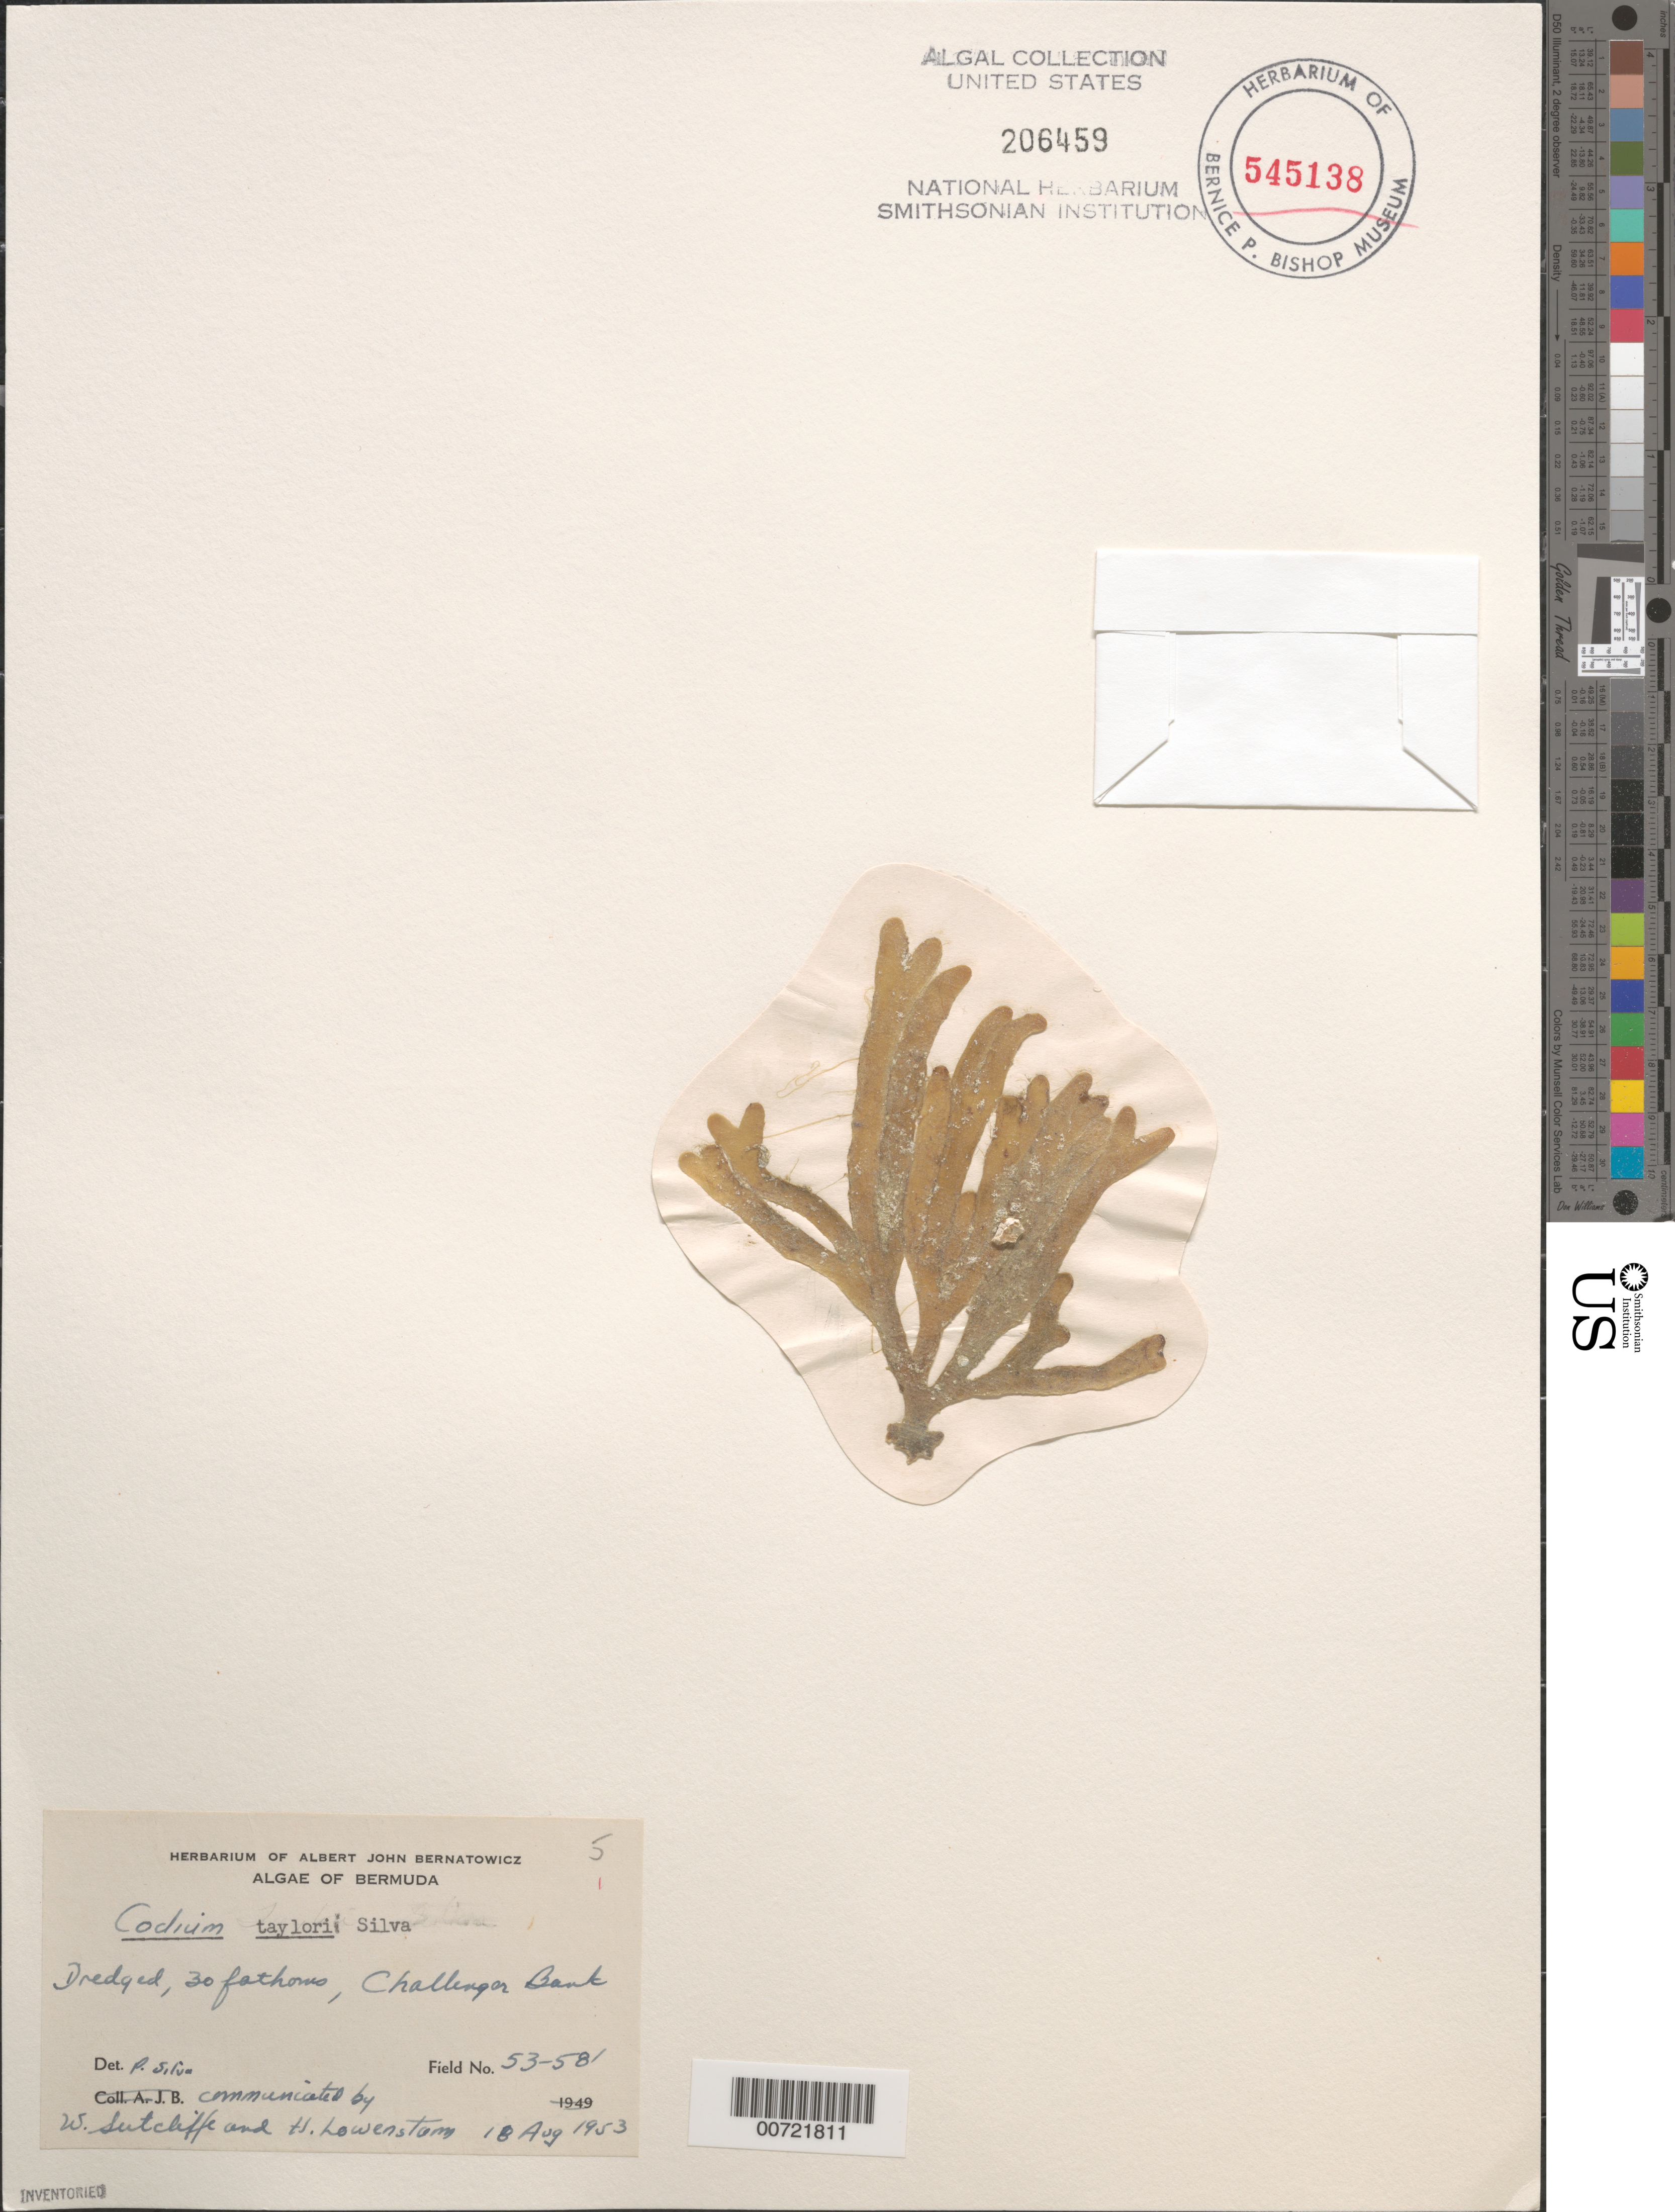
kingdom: Plantae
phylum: Chlorophyta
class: Ulvophyceae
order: Bryopsidales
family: Codiaceae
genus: Codium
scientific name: Codium taylorii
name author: P.C. Silva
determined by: Silva, P. C.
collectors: W. Sutcliffe & H. Lowenstam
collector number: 53-581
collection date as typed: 18 Aug 1953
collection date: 1953-08-18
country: Bermuda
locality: Challenger Bank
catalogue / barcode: US 206459